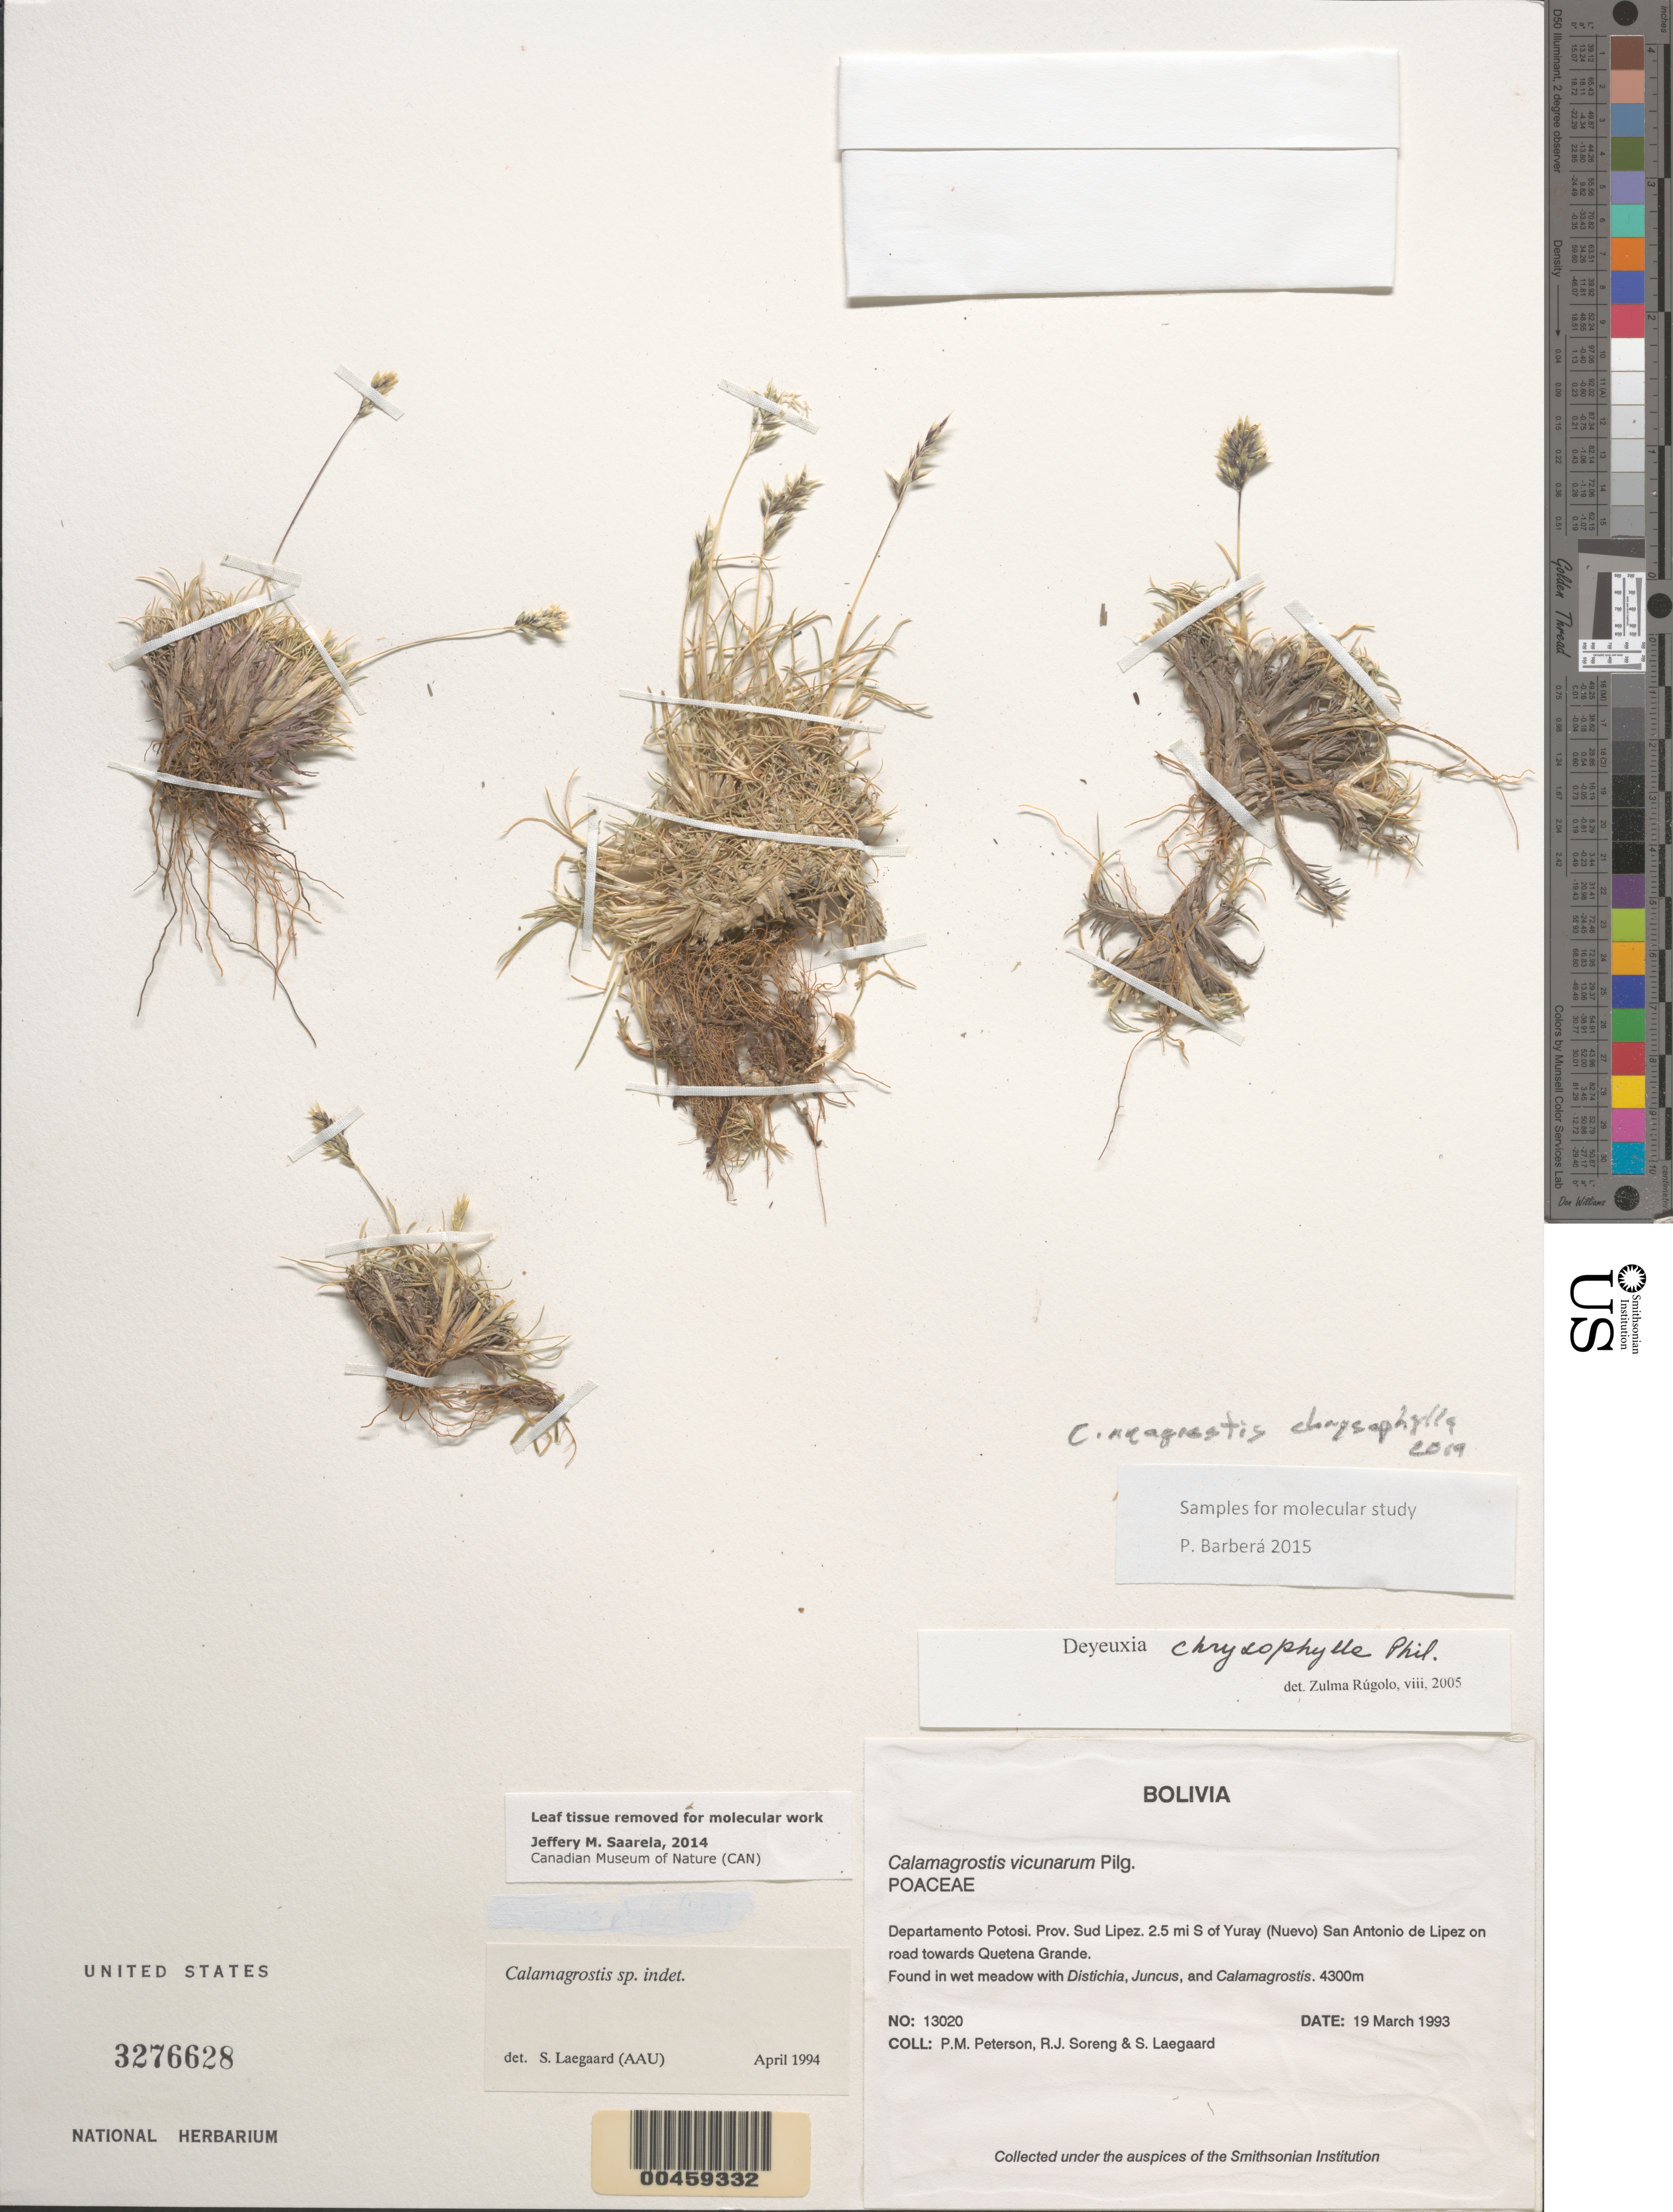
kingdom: Plantae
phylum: Tracheophyta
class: Liliopsida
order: Poales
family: Poaceae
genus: Cinnagrostis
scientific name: Cinnagrostis chrysophylla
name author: (Phil.) P.M. Peterson et al.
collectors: P. M. Peterson, R. J. Soreng & S. Lægaard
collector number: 13020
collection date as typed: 19 Mar 1993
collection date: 1993-03-19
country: Bolivia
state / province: Potosí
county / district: Sud Lípez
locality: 2.5 mi S of Yuray (Nuevo) San Antonia de Lipez on road towards Quentena Grande.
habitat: Found in wet meadow with Distichia, Juncus, and Calamagrostis.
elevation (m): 4300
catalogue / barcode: US 3276628